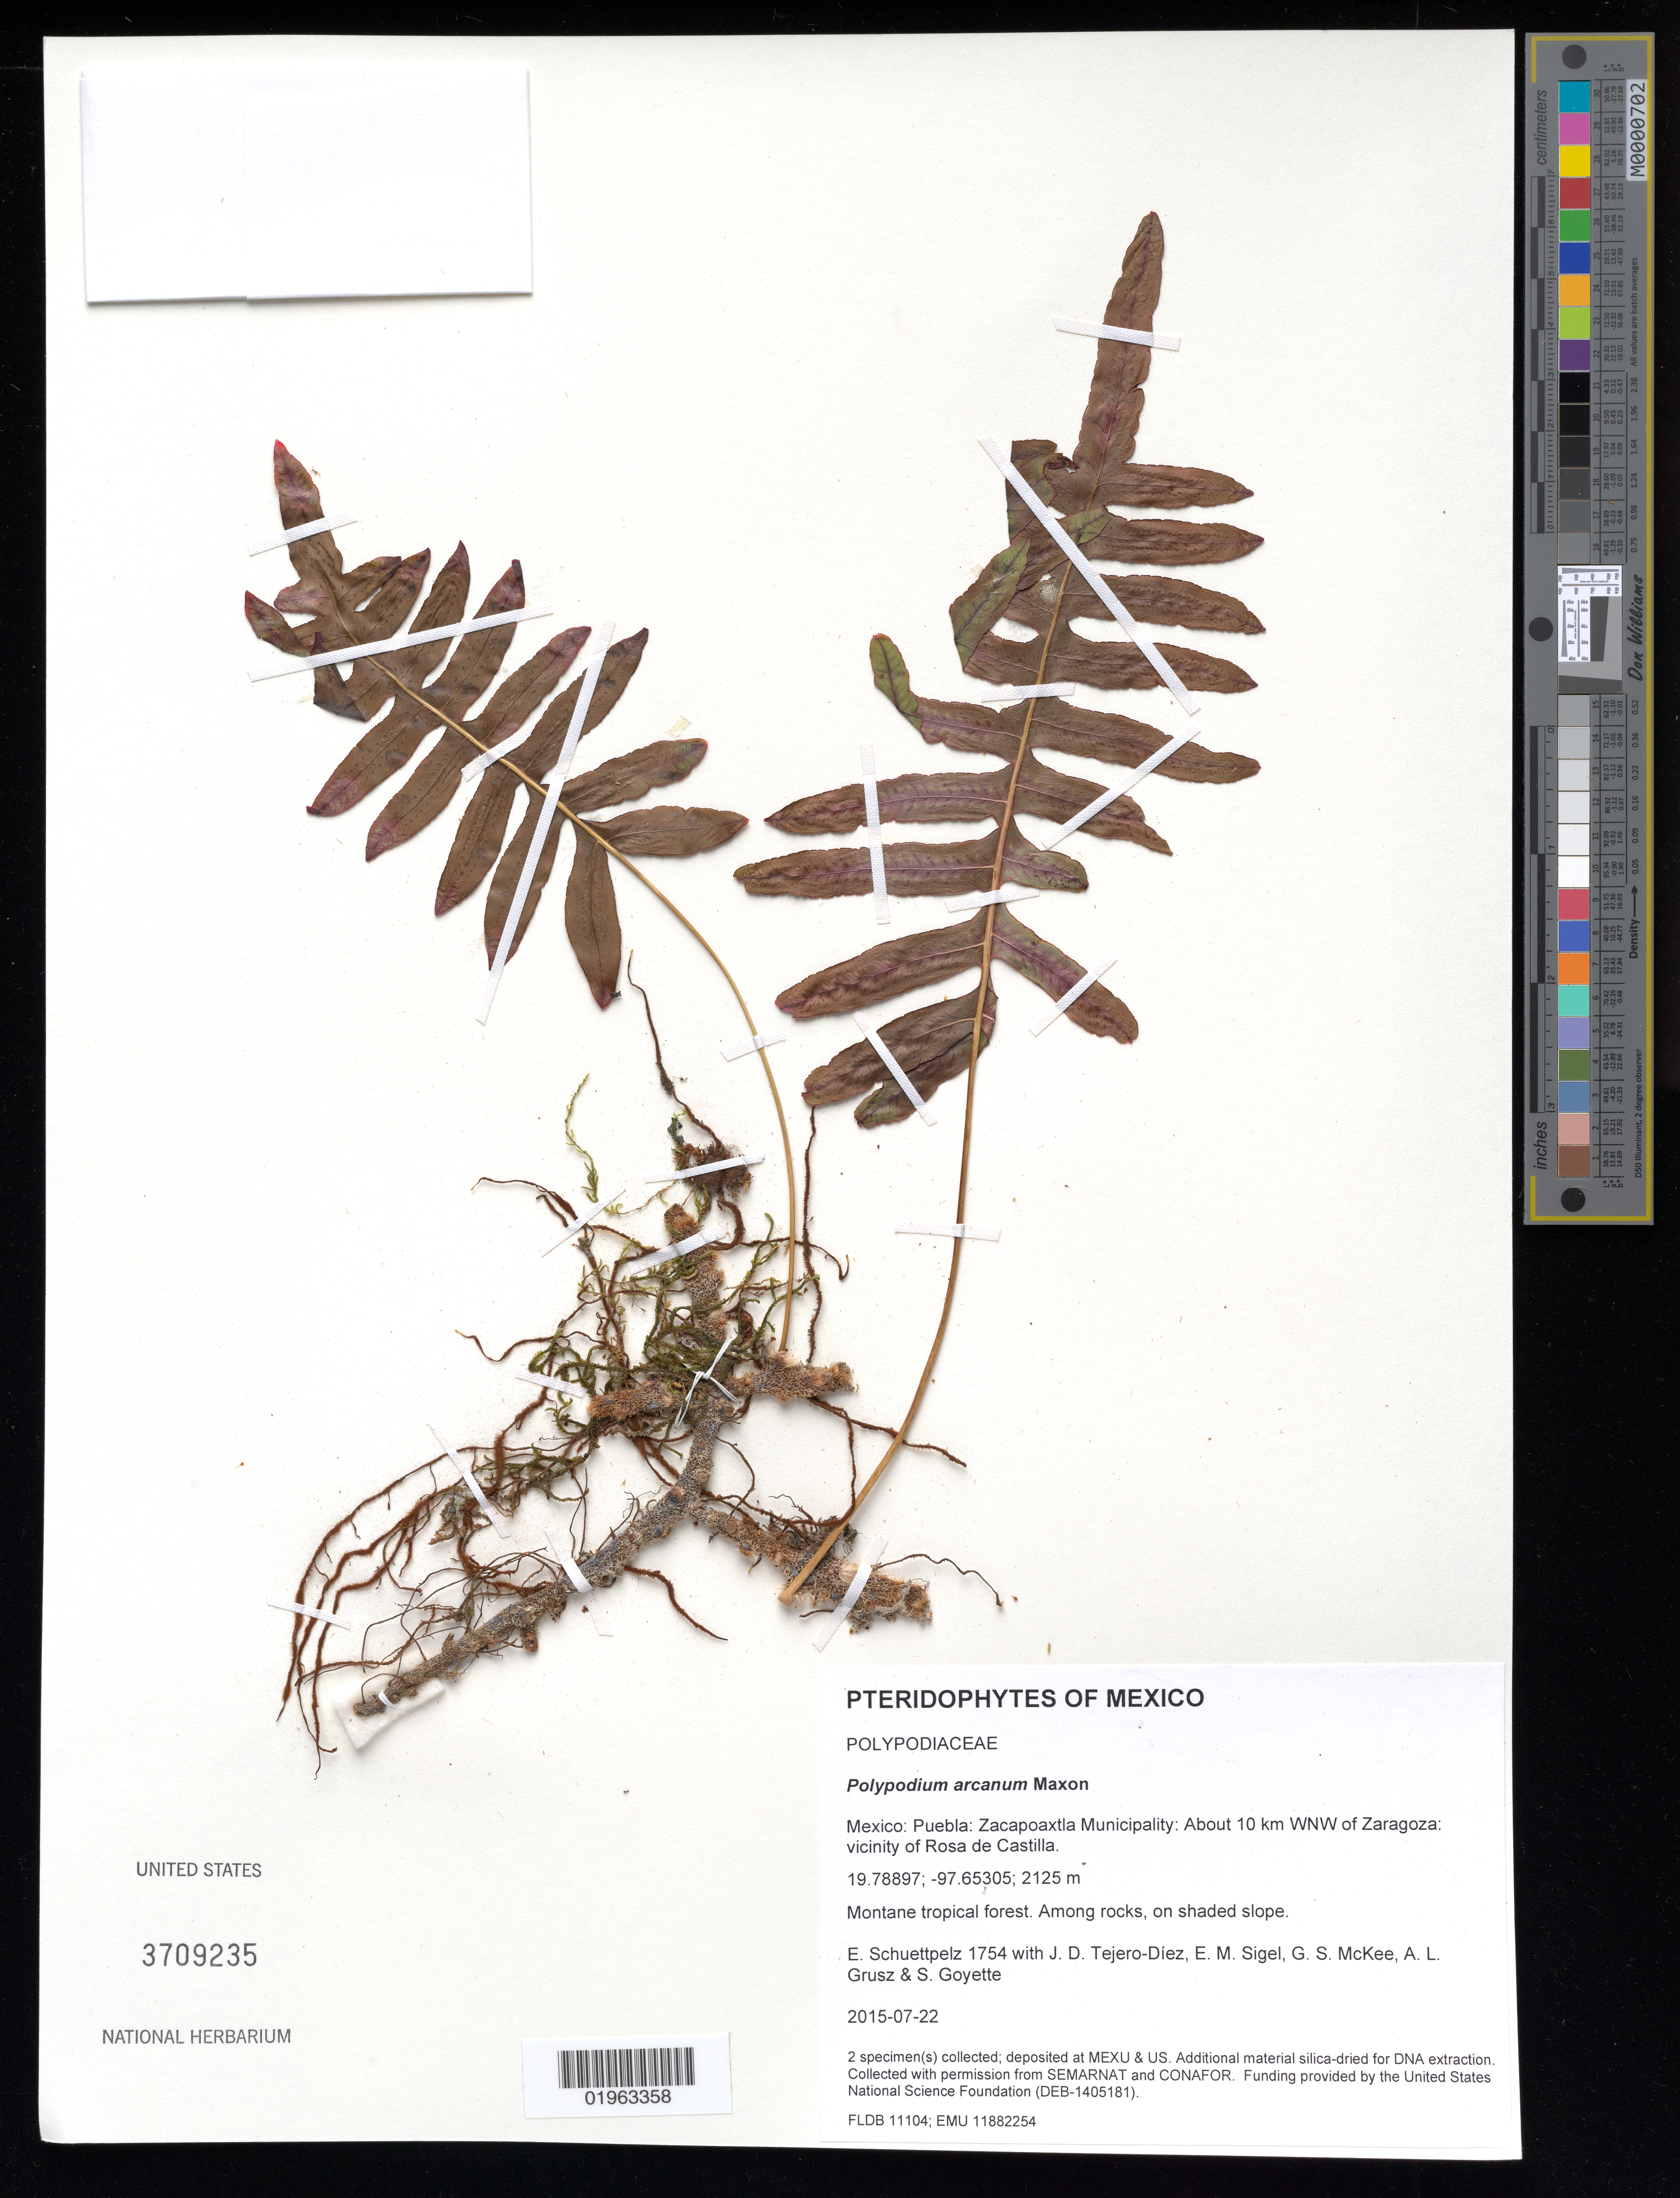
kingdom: Plantae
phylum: Tracheophyta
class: Polypodiopsida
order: Polypodiales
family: Polypodiaceae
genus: Polypodium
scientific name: Polypodium arcanum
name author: Maxon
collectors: E. Schuettpelz, D. Tejero-Díez, E. M. Sigel, G. S. McKee & A. Grusz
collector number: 1754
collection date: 2015-07-22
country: Mexico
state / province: Puebla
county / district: Zacapoaxtla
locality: About 10 km WNW of Zaragoza: vicinity of Rosa de Castilla.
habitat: Montane tropical forest.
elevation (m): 2125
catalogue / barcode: US 3709235